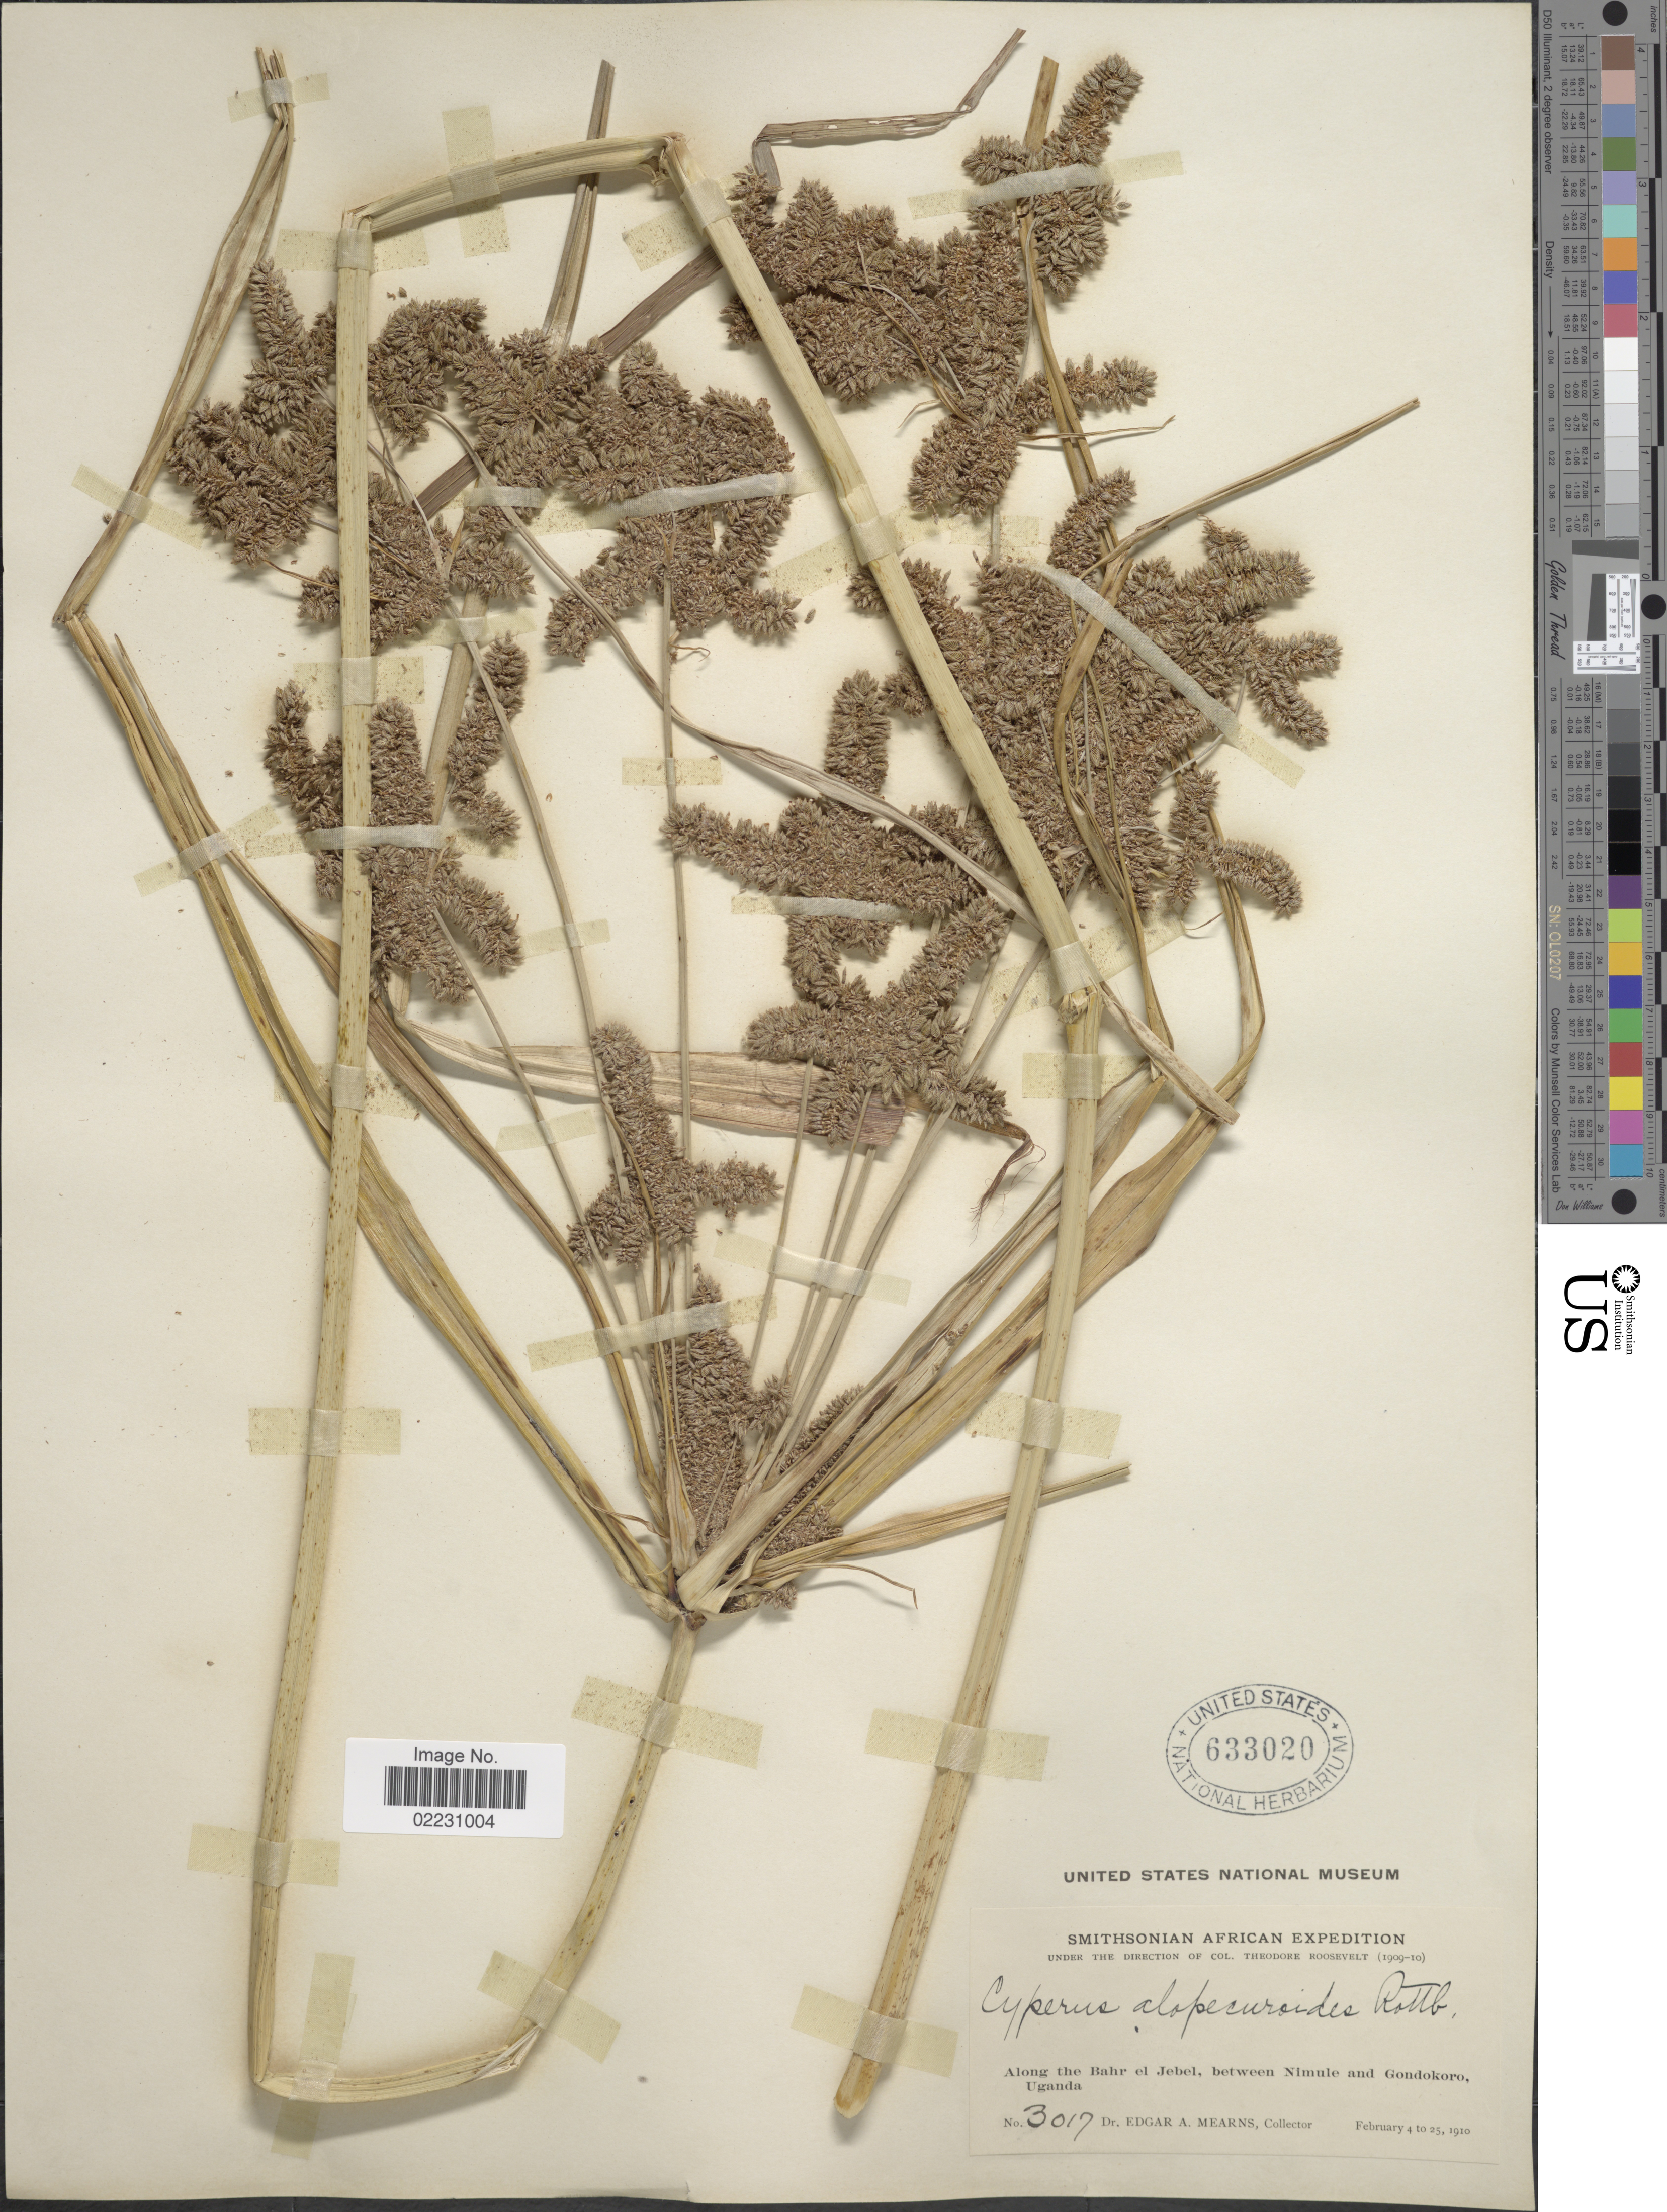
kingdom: Plantae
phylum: Tracheophyta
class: Liliopsida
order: Poales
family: Cyperaceae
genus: Cyperus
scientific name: Cyperus alopecuroides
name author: Rottb.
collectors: E. A. Mearns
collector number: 3017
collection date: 1910-02-04/1910-02-25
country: Uganda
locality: Along the Bahr el Jebel, between Nimule and Gondokoro Uganda.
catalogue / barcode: US 633020